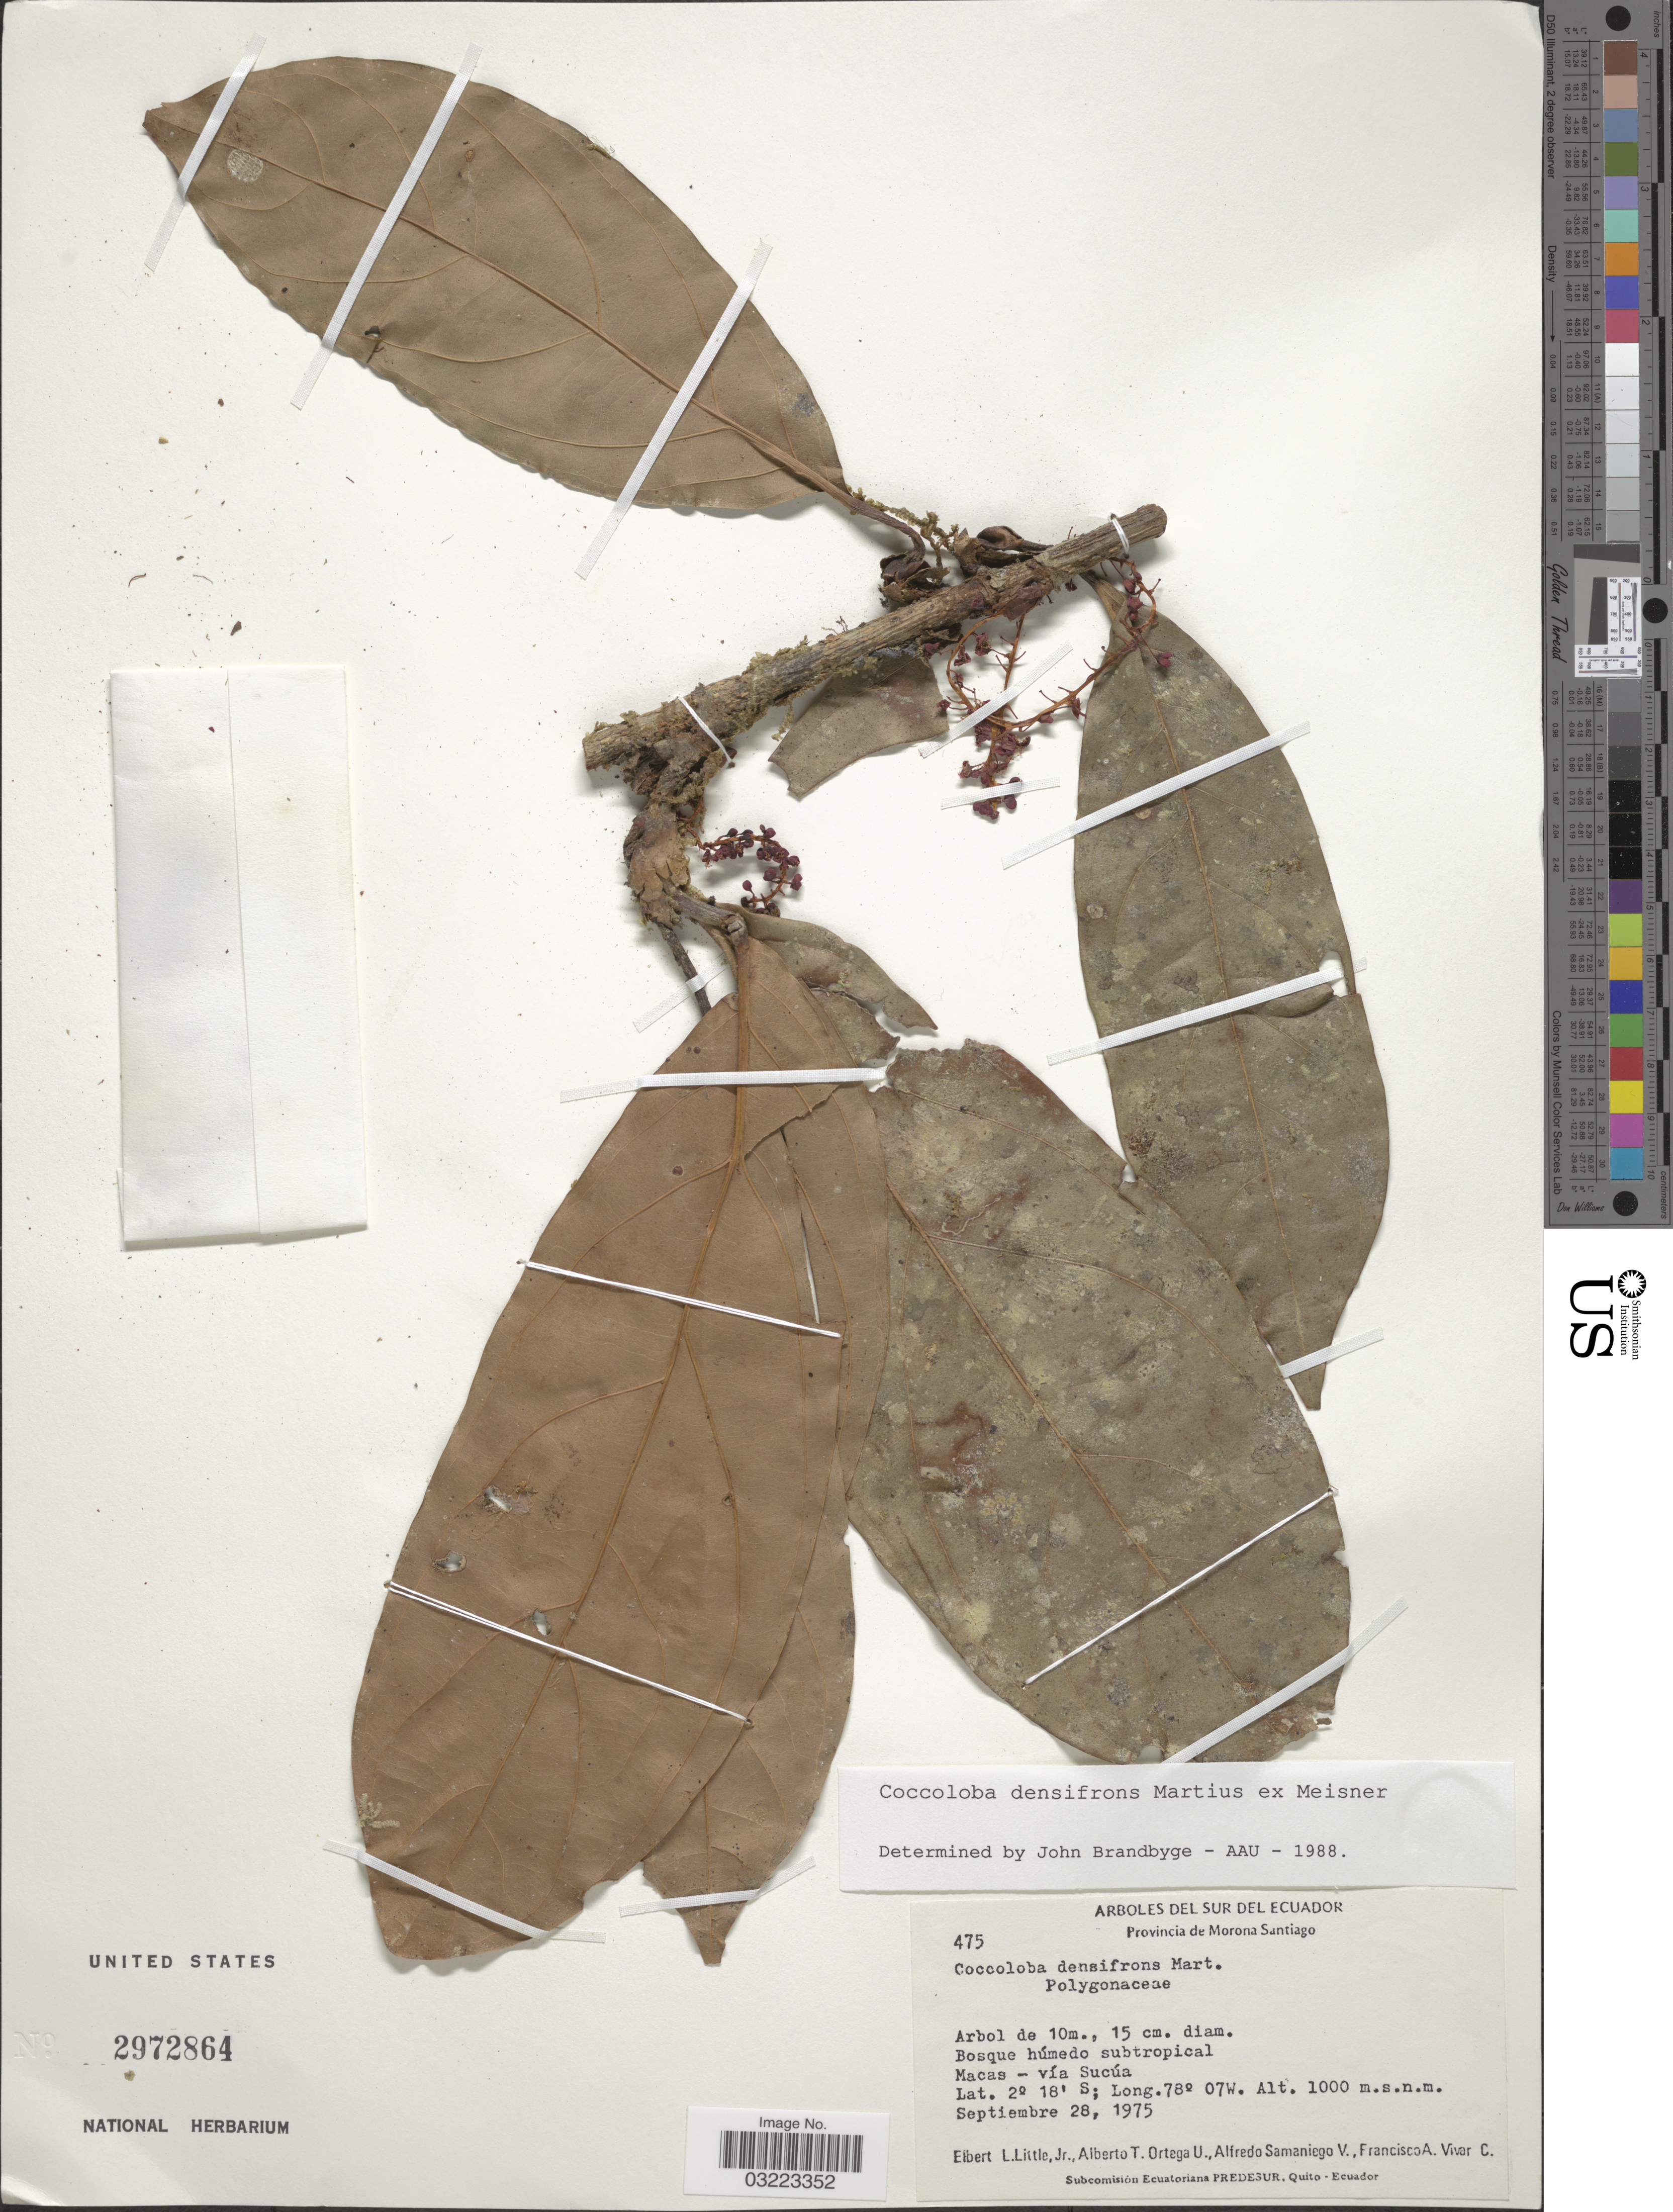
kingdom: Plantae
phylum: Tracheophyta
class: Magnoliopsida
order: Caryophyllales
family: Polygonaceae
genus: Coccoloba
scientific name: Coccoloba densifrons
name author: Mart. ex Meisn.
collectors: E. L. Little, A. T. Ortega U., A. Samaniego & F. A. Vivar C.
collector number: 475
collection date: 1975-09-28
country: Ecuador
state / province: Morona-Santiago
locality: Sur del Ecuador. Bosque húmedo subtropical Macas - vía Sucúa.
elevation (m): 1000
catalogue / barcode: US 2972864